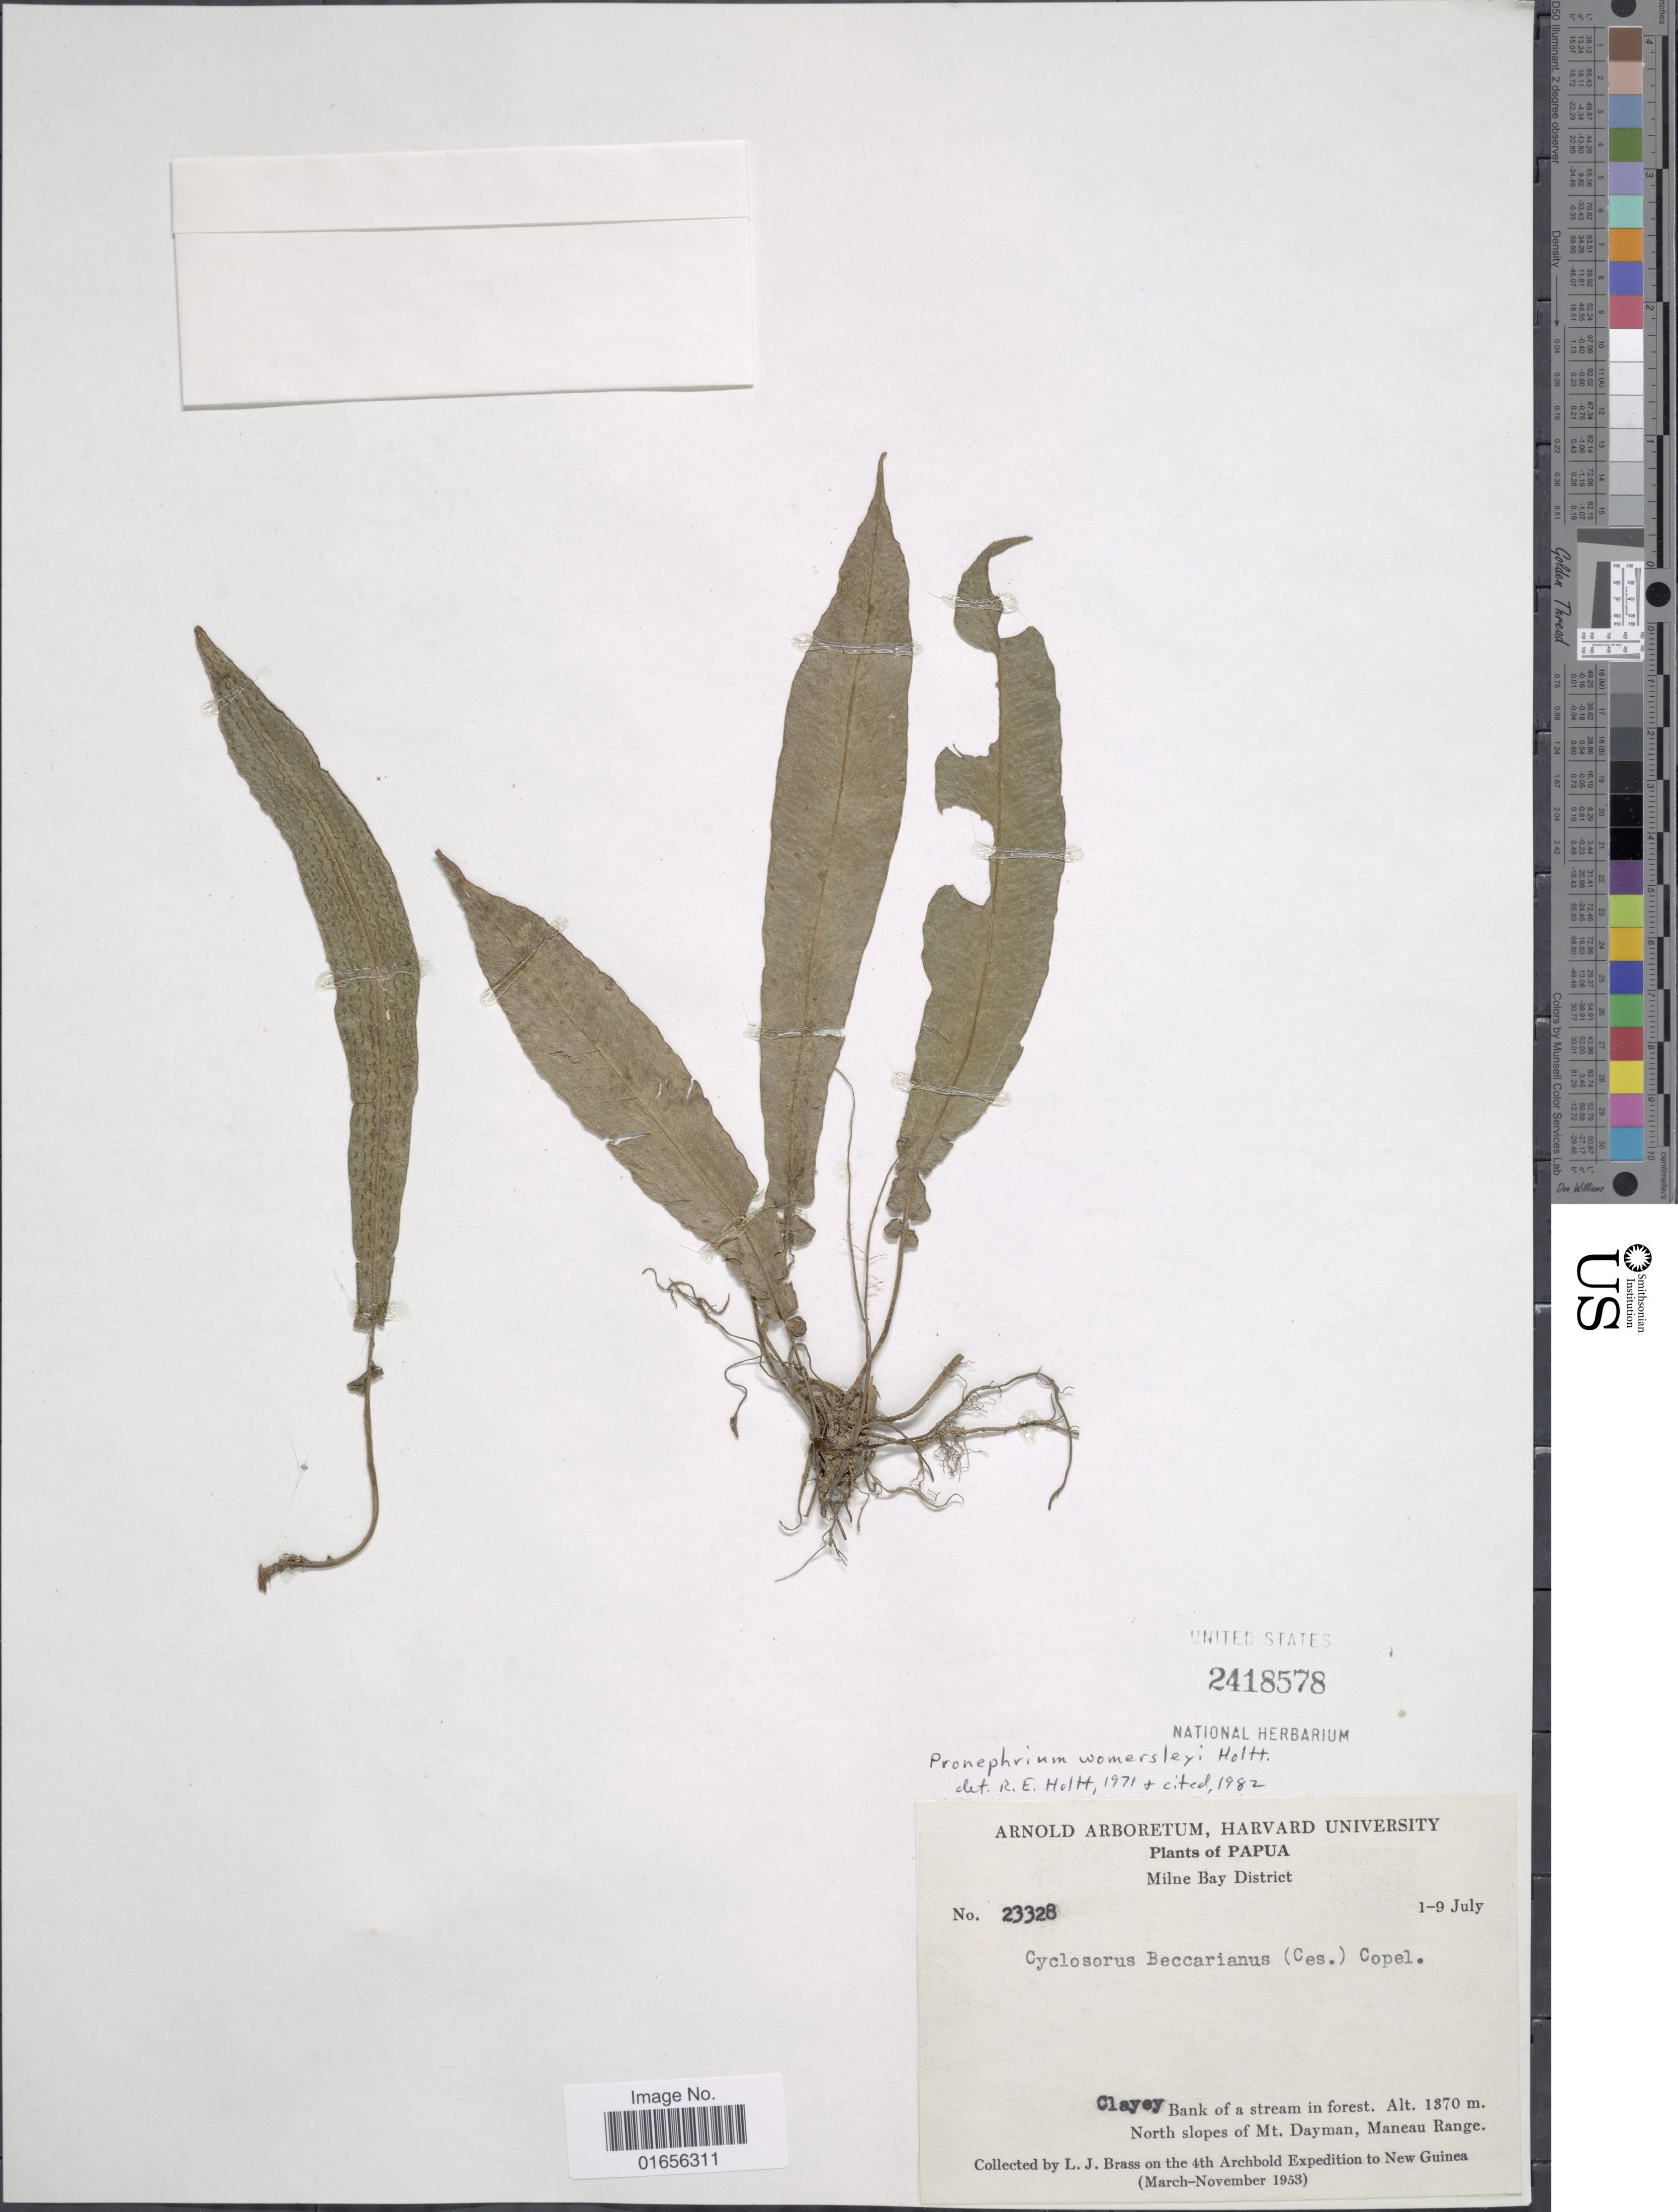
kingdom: Plantae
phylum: Tracheophyta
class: Polypodiopsida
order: Polypodiales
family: Thelypteridaceae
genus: Pronephrium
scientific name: Pronephrium womersleyi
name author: Holttum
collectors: L. J. Brass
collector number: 23328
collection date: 1953-07-01/1953-07-09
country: Papua New Guinea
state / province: Milne Bay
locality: Papua, Milne Bay District, North slopes of Mt. Dayman, Maneau Range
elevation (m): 1370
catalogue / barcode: US 2418578